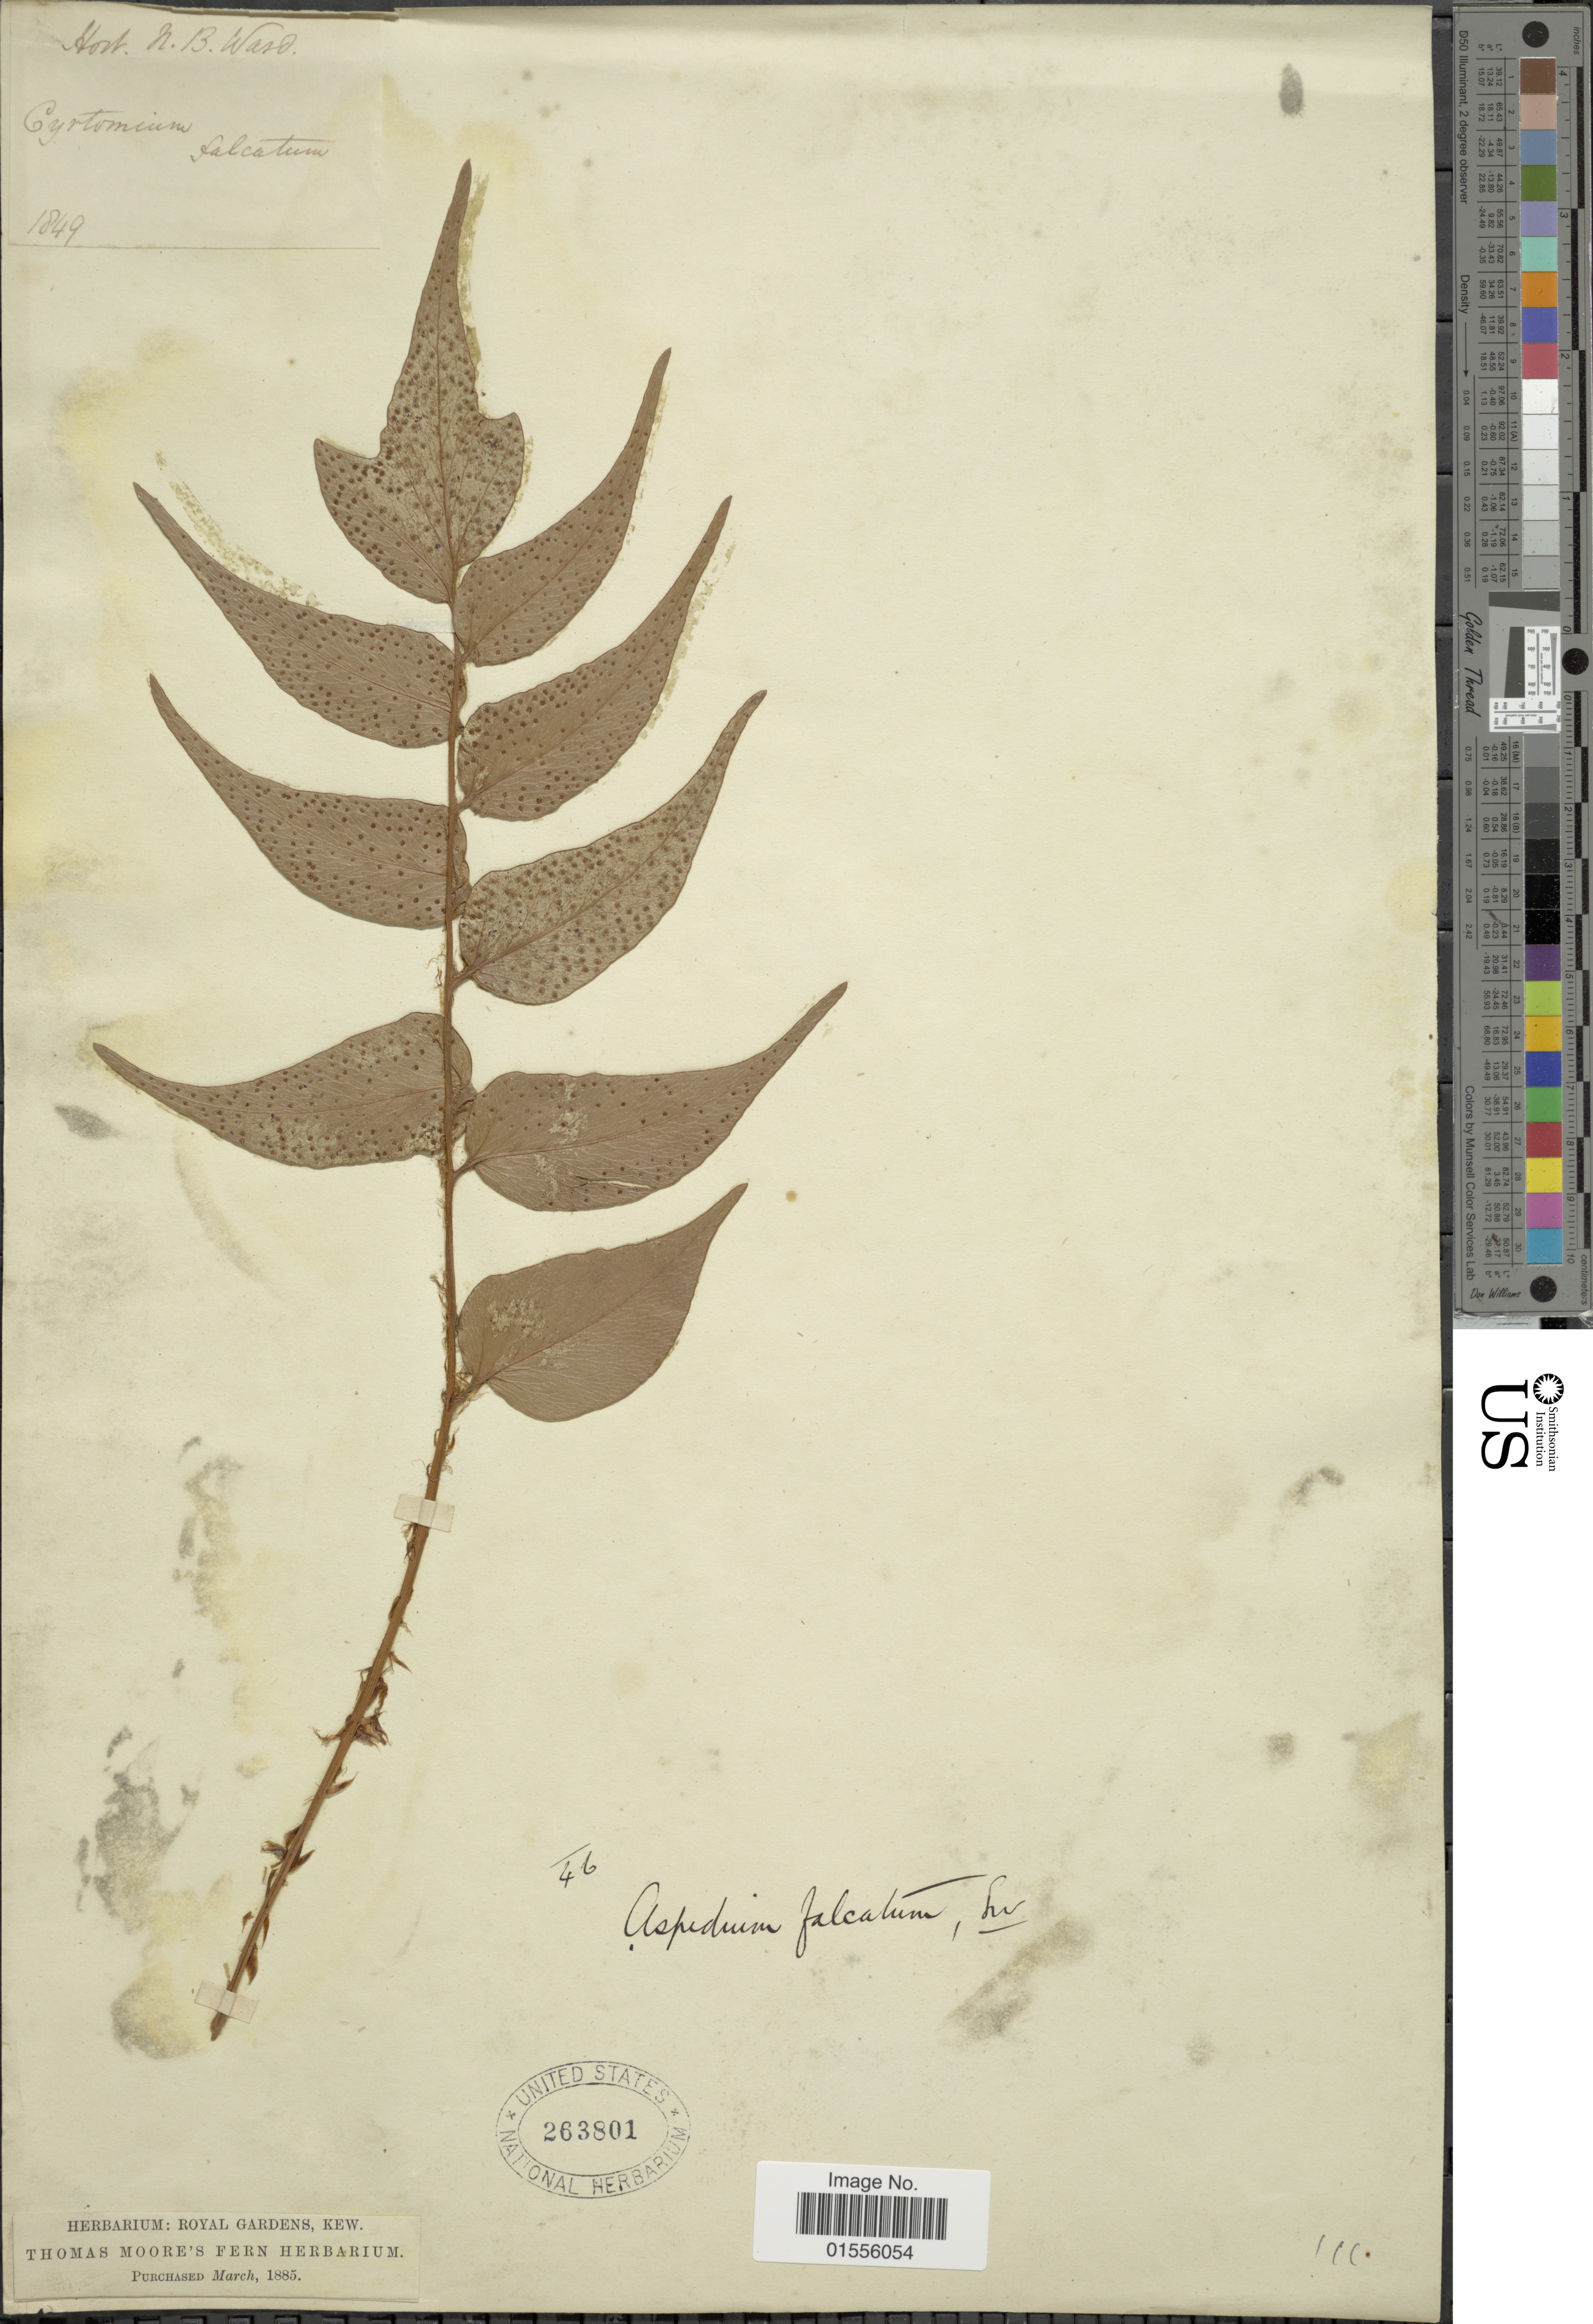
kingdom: Plantae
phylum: Tracheophyta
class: Polypodiopsida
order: Polypodiales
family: Dryopteridaceae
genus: Cyrtomium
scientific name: Cyrtomium falcatum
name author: (L. f.) C. Presl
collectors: T. Moore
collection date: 1885-03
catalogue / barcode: US 263801